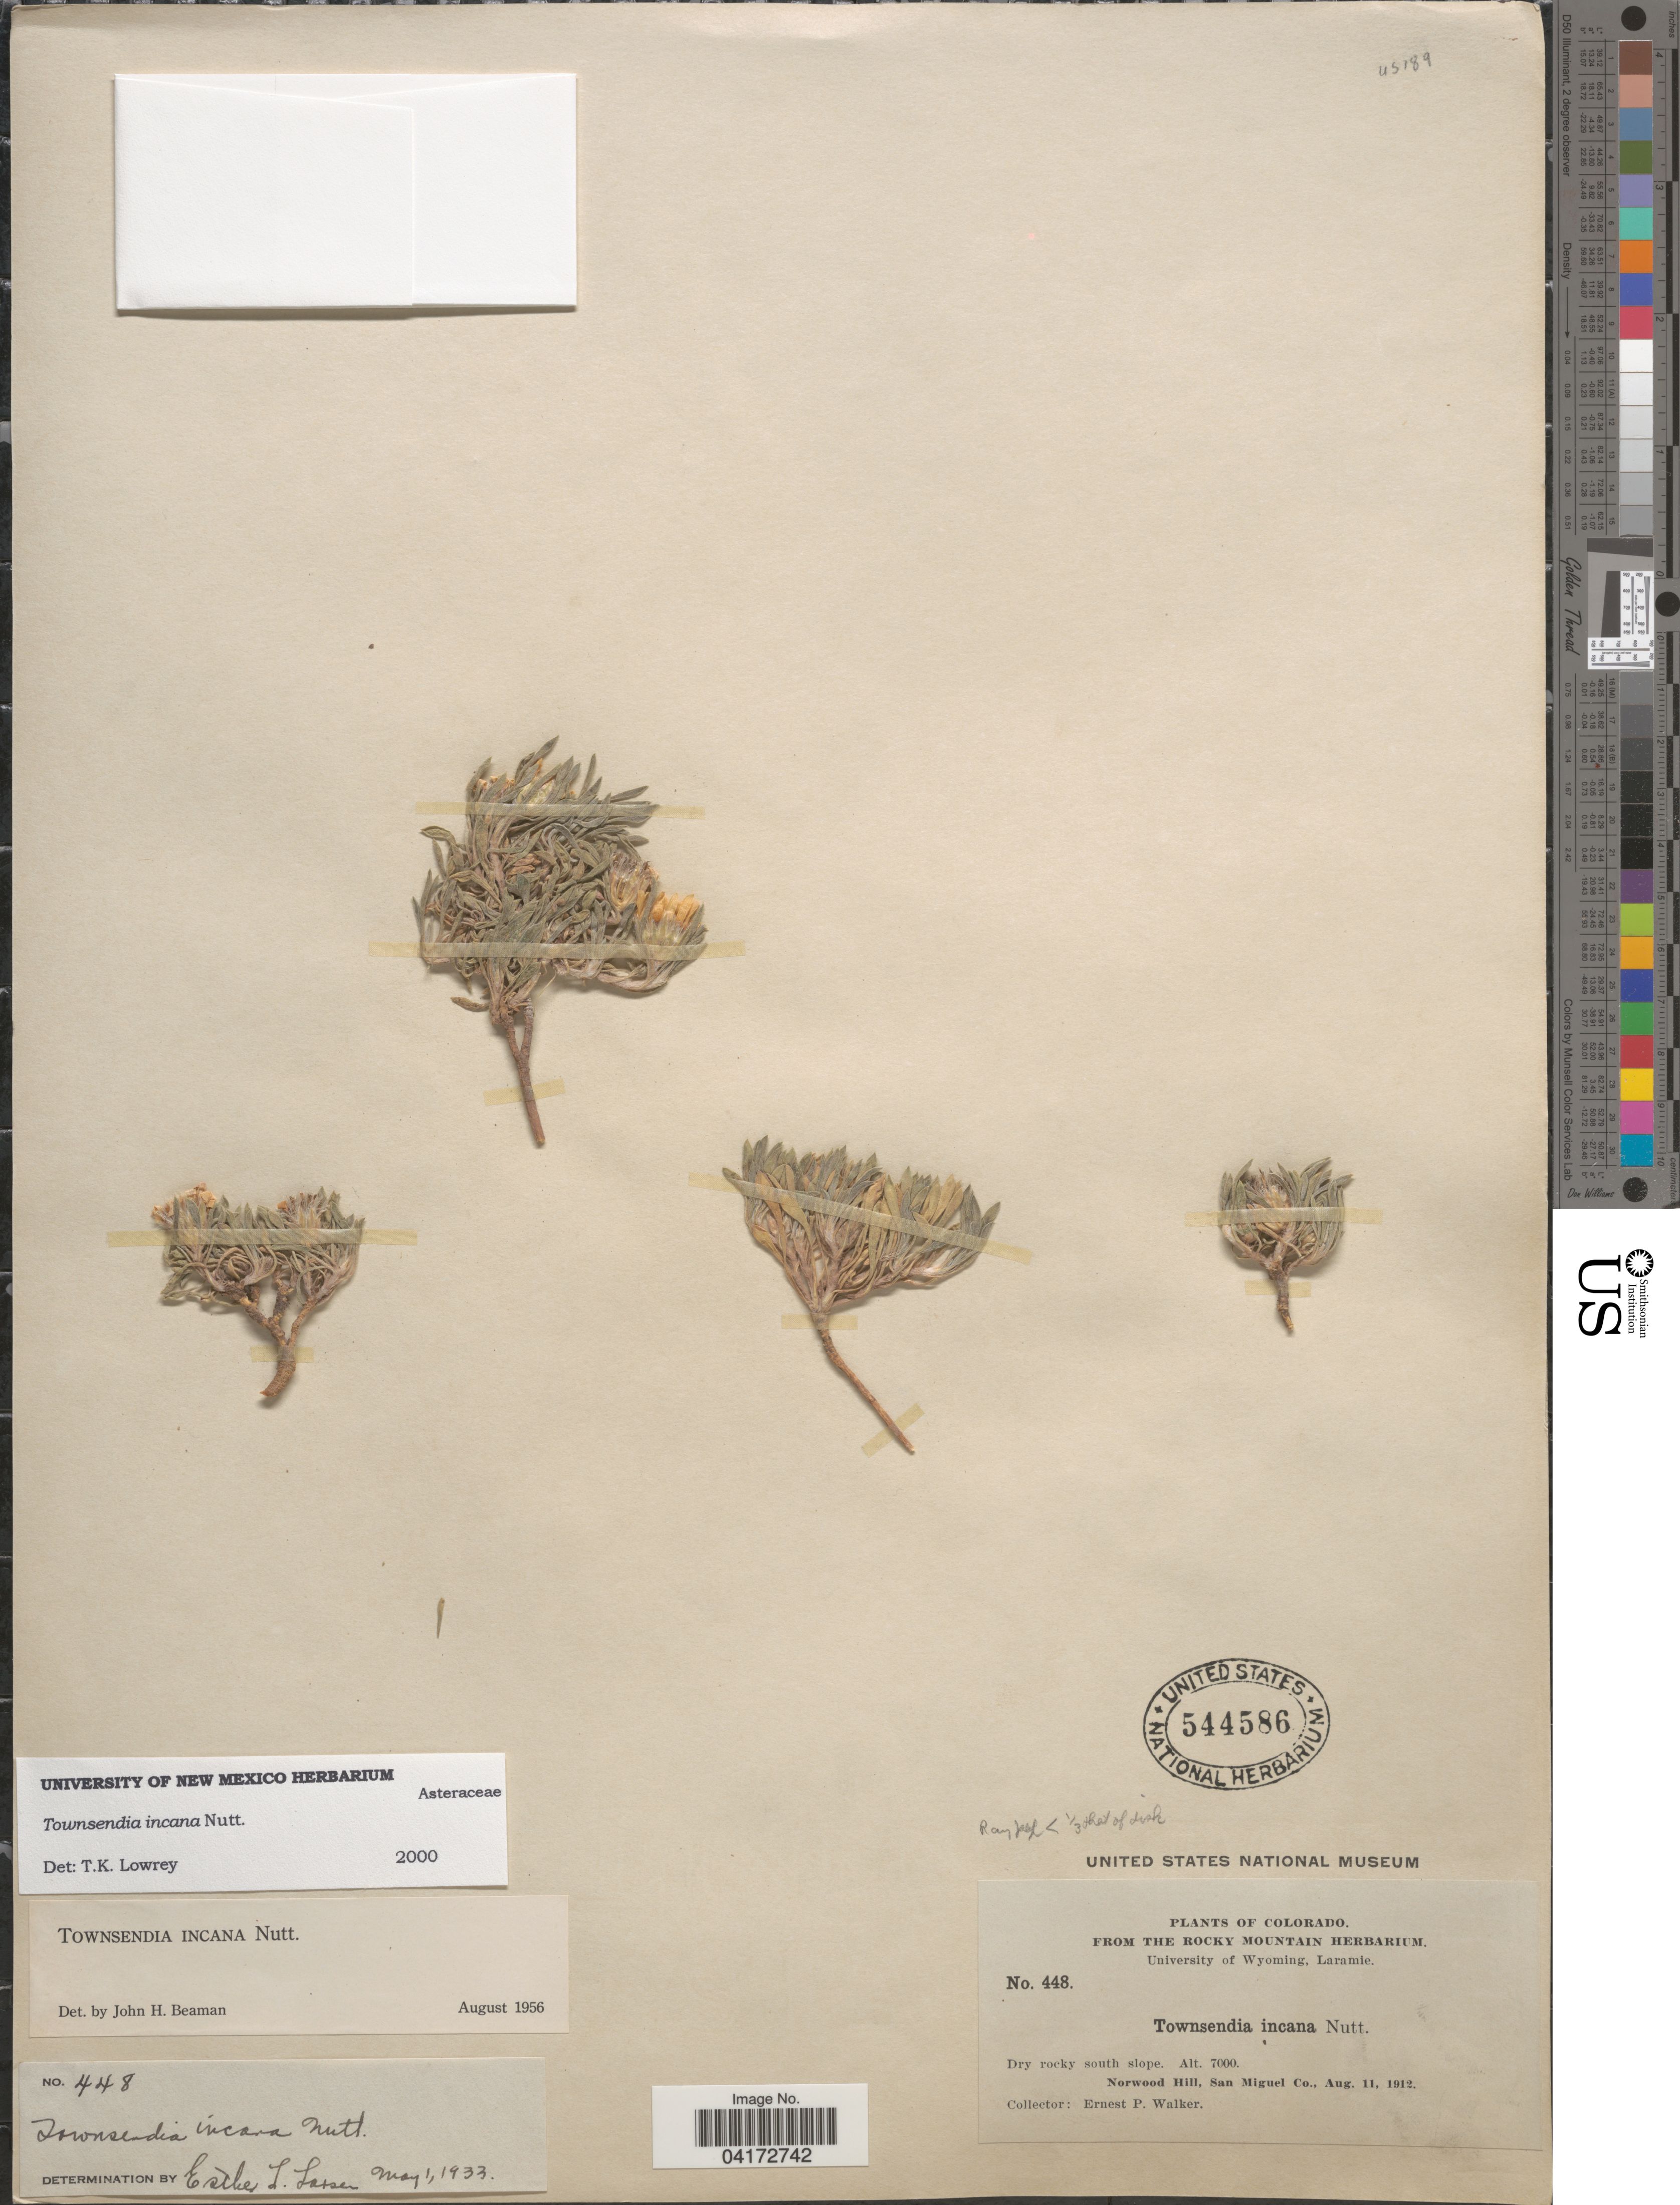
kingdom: Plantae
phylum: Tracheophyta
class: Magnoliopsida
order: Asterales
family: Asteraceae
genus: Townsendia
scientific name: Townsendia incana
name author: Nutt.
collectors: E. P. Walker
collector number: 448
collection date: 1912-08-11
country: United States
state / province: Colorado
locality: Norwood Hill, San Miguel Co.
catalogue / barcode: US 544586